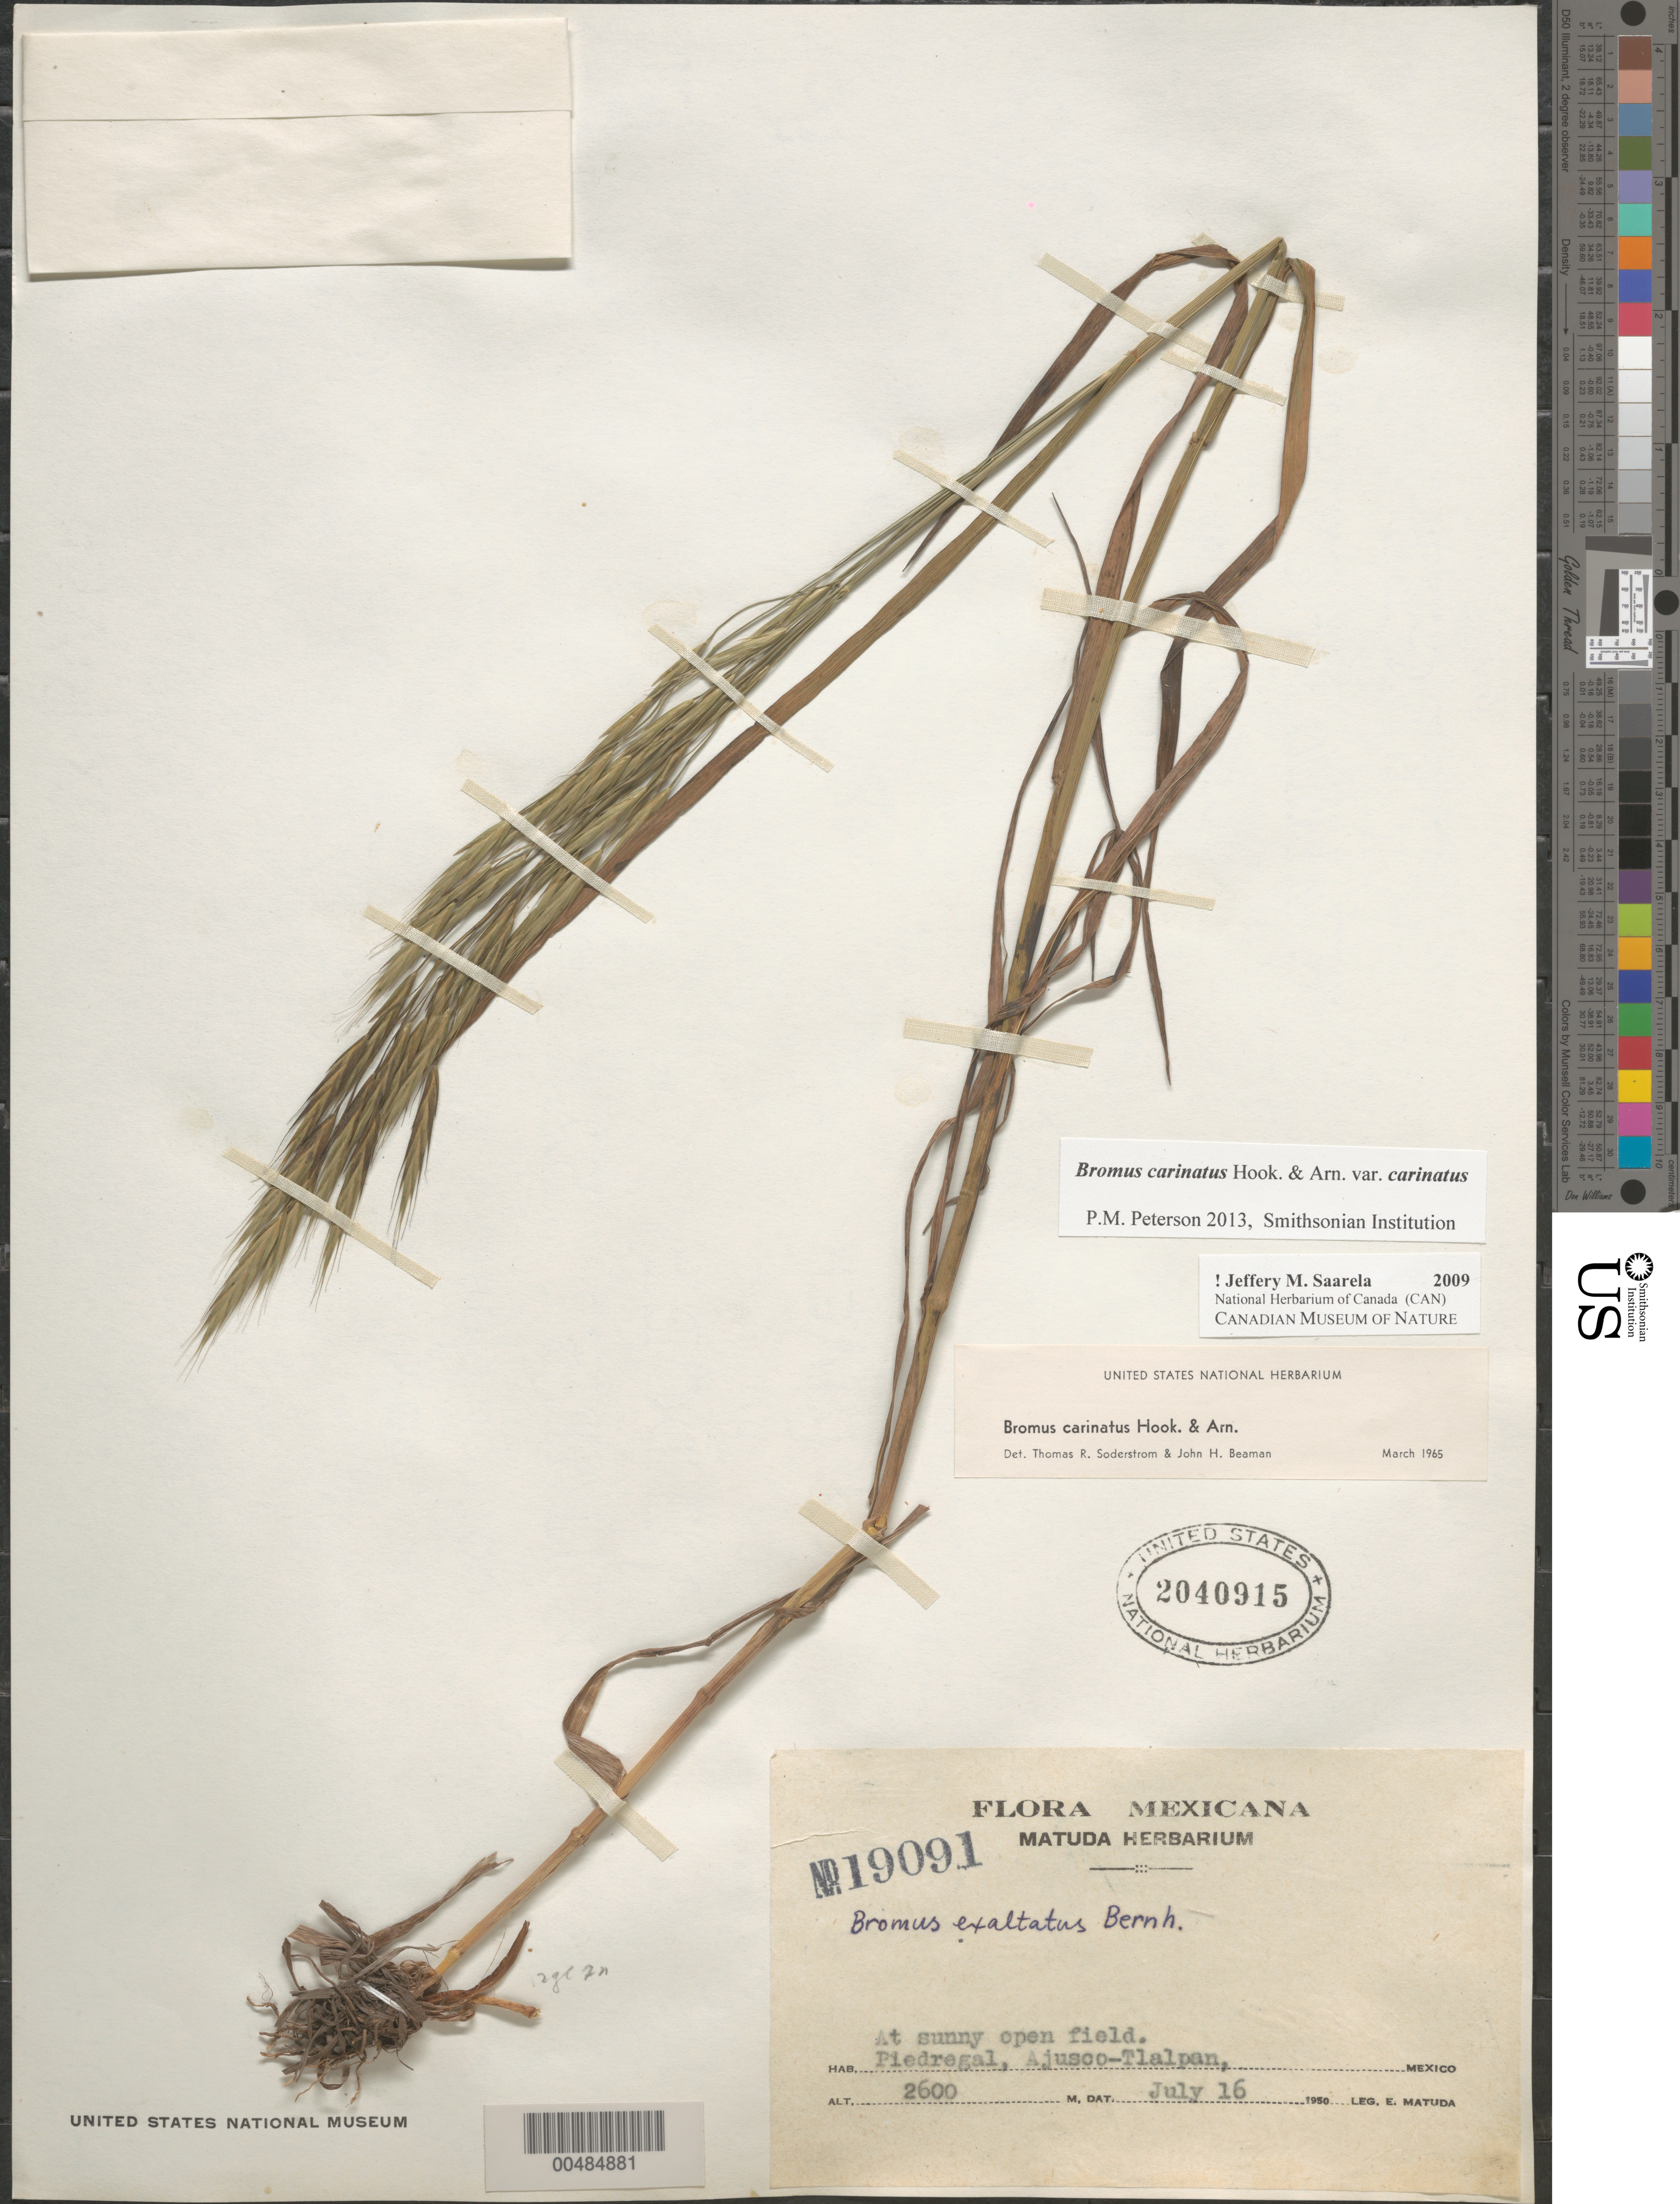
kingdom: Plantae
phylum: Tracheophyta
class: Liliopsida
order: Poales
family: Poaceae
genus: Bromus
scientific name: Bromus carinatus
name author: Hook. & Arn.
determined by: Soderstrom, T. R.; Beaman, J. H.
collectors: E. Matuda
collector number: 19091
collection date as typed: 16 Jul 1950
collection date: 1950-07-16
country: Mexico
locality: Piedregal, Ajusco-Tlalpan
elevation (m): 2600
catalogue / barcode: US 2040915